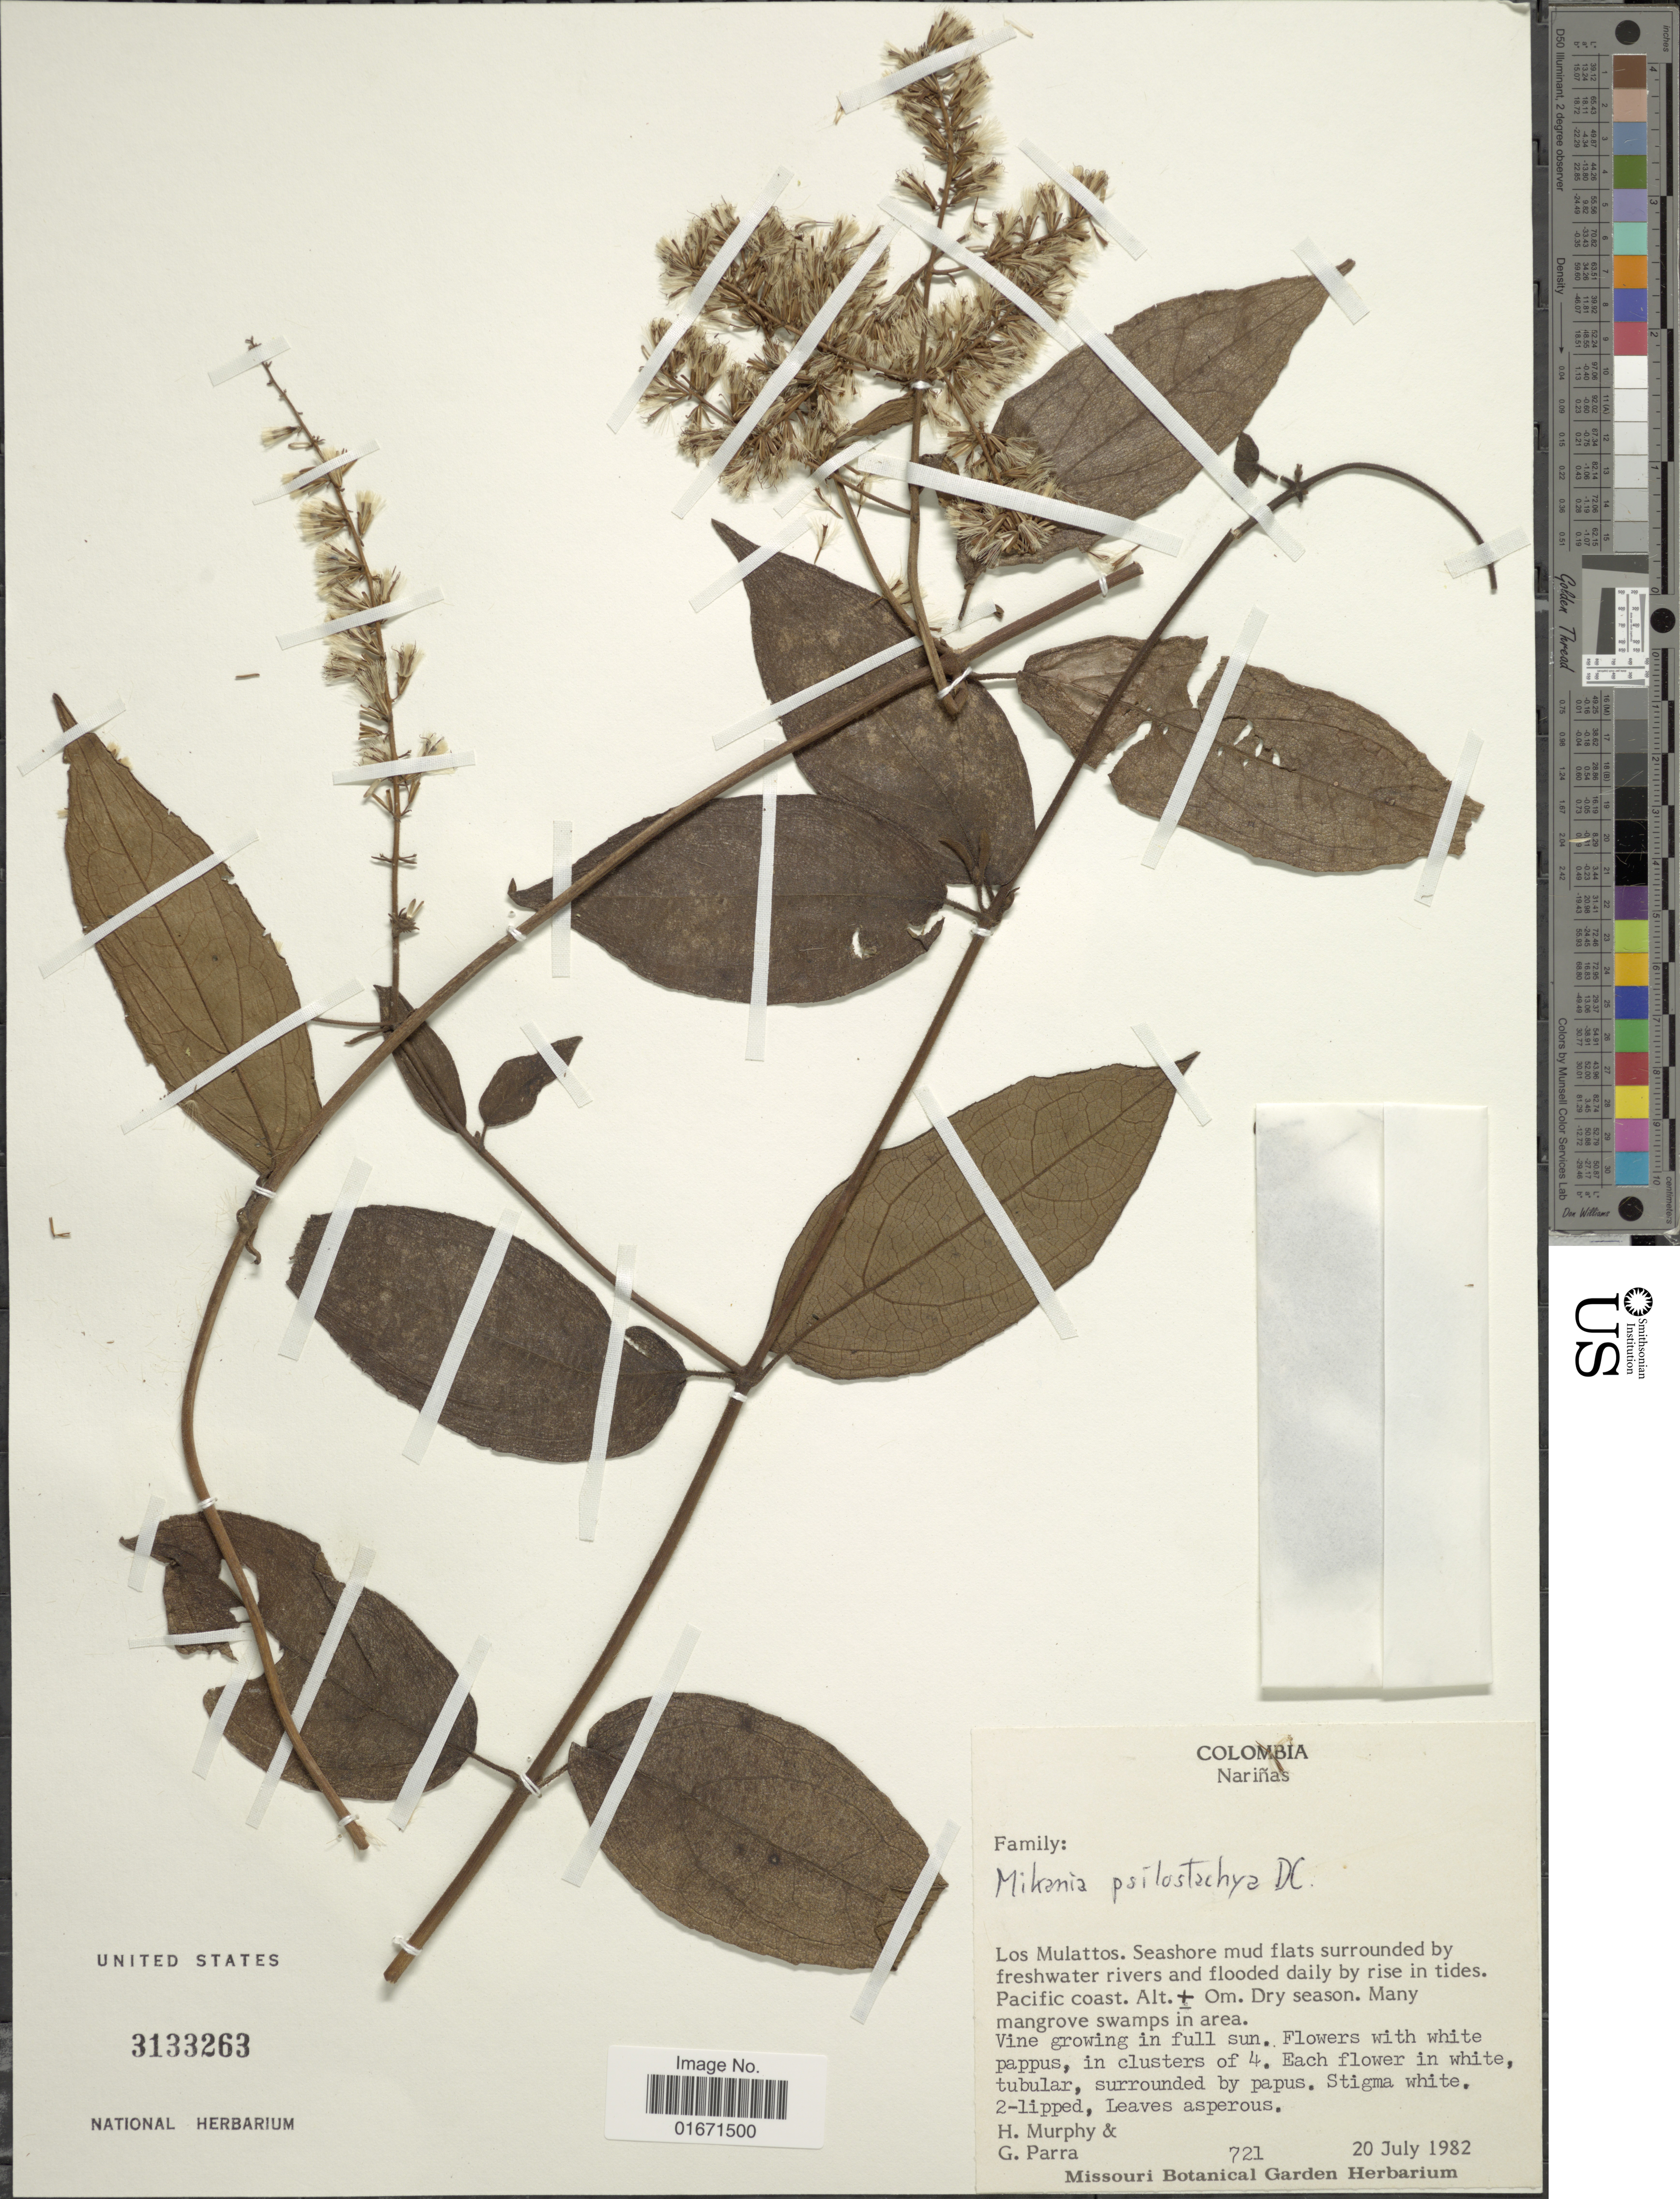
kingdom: Plantae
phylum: Tracheophyta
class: Magnoliopsida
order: Asterales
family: Asteraceae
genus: Mikania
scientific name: Mikania psilostachya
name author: DC.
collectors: H. Murphy & G. Parra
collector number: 721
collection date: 1982-07-20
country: Colombia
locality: Nariñas. Los Mulattos. Seashore mud flats surrounded by freshwater rivers and flooded daily by rise in tides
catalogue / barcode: US 3133263